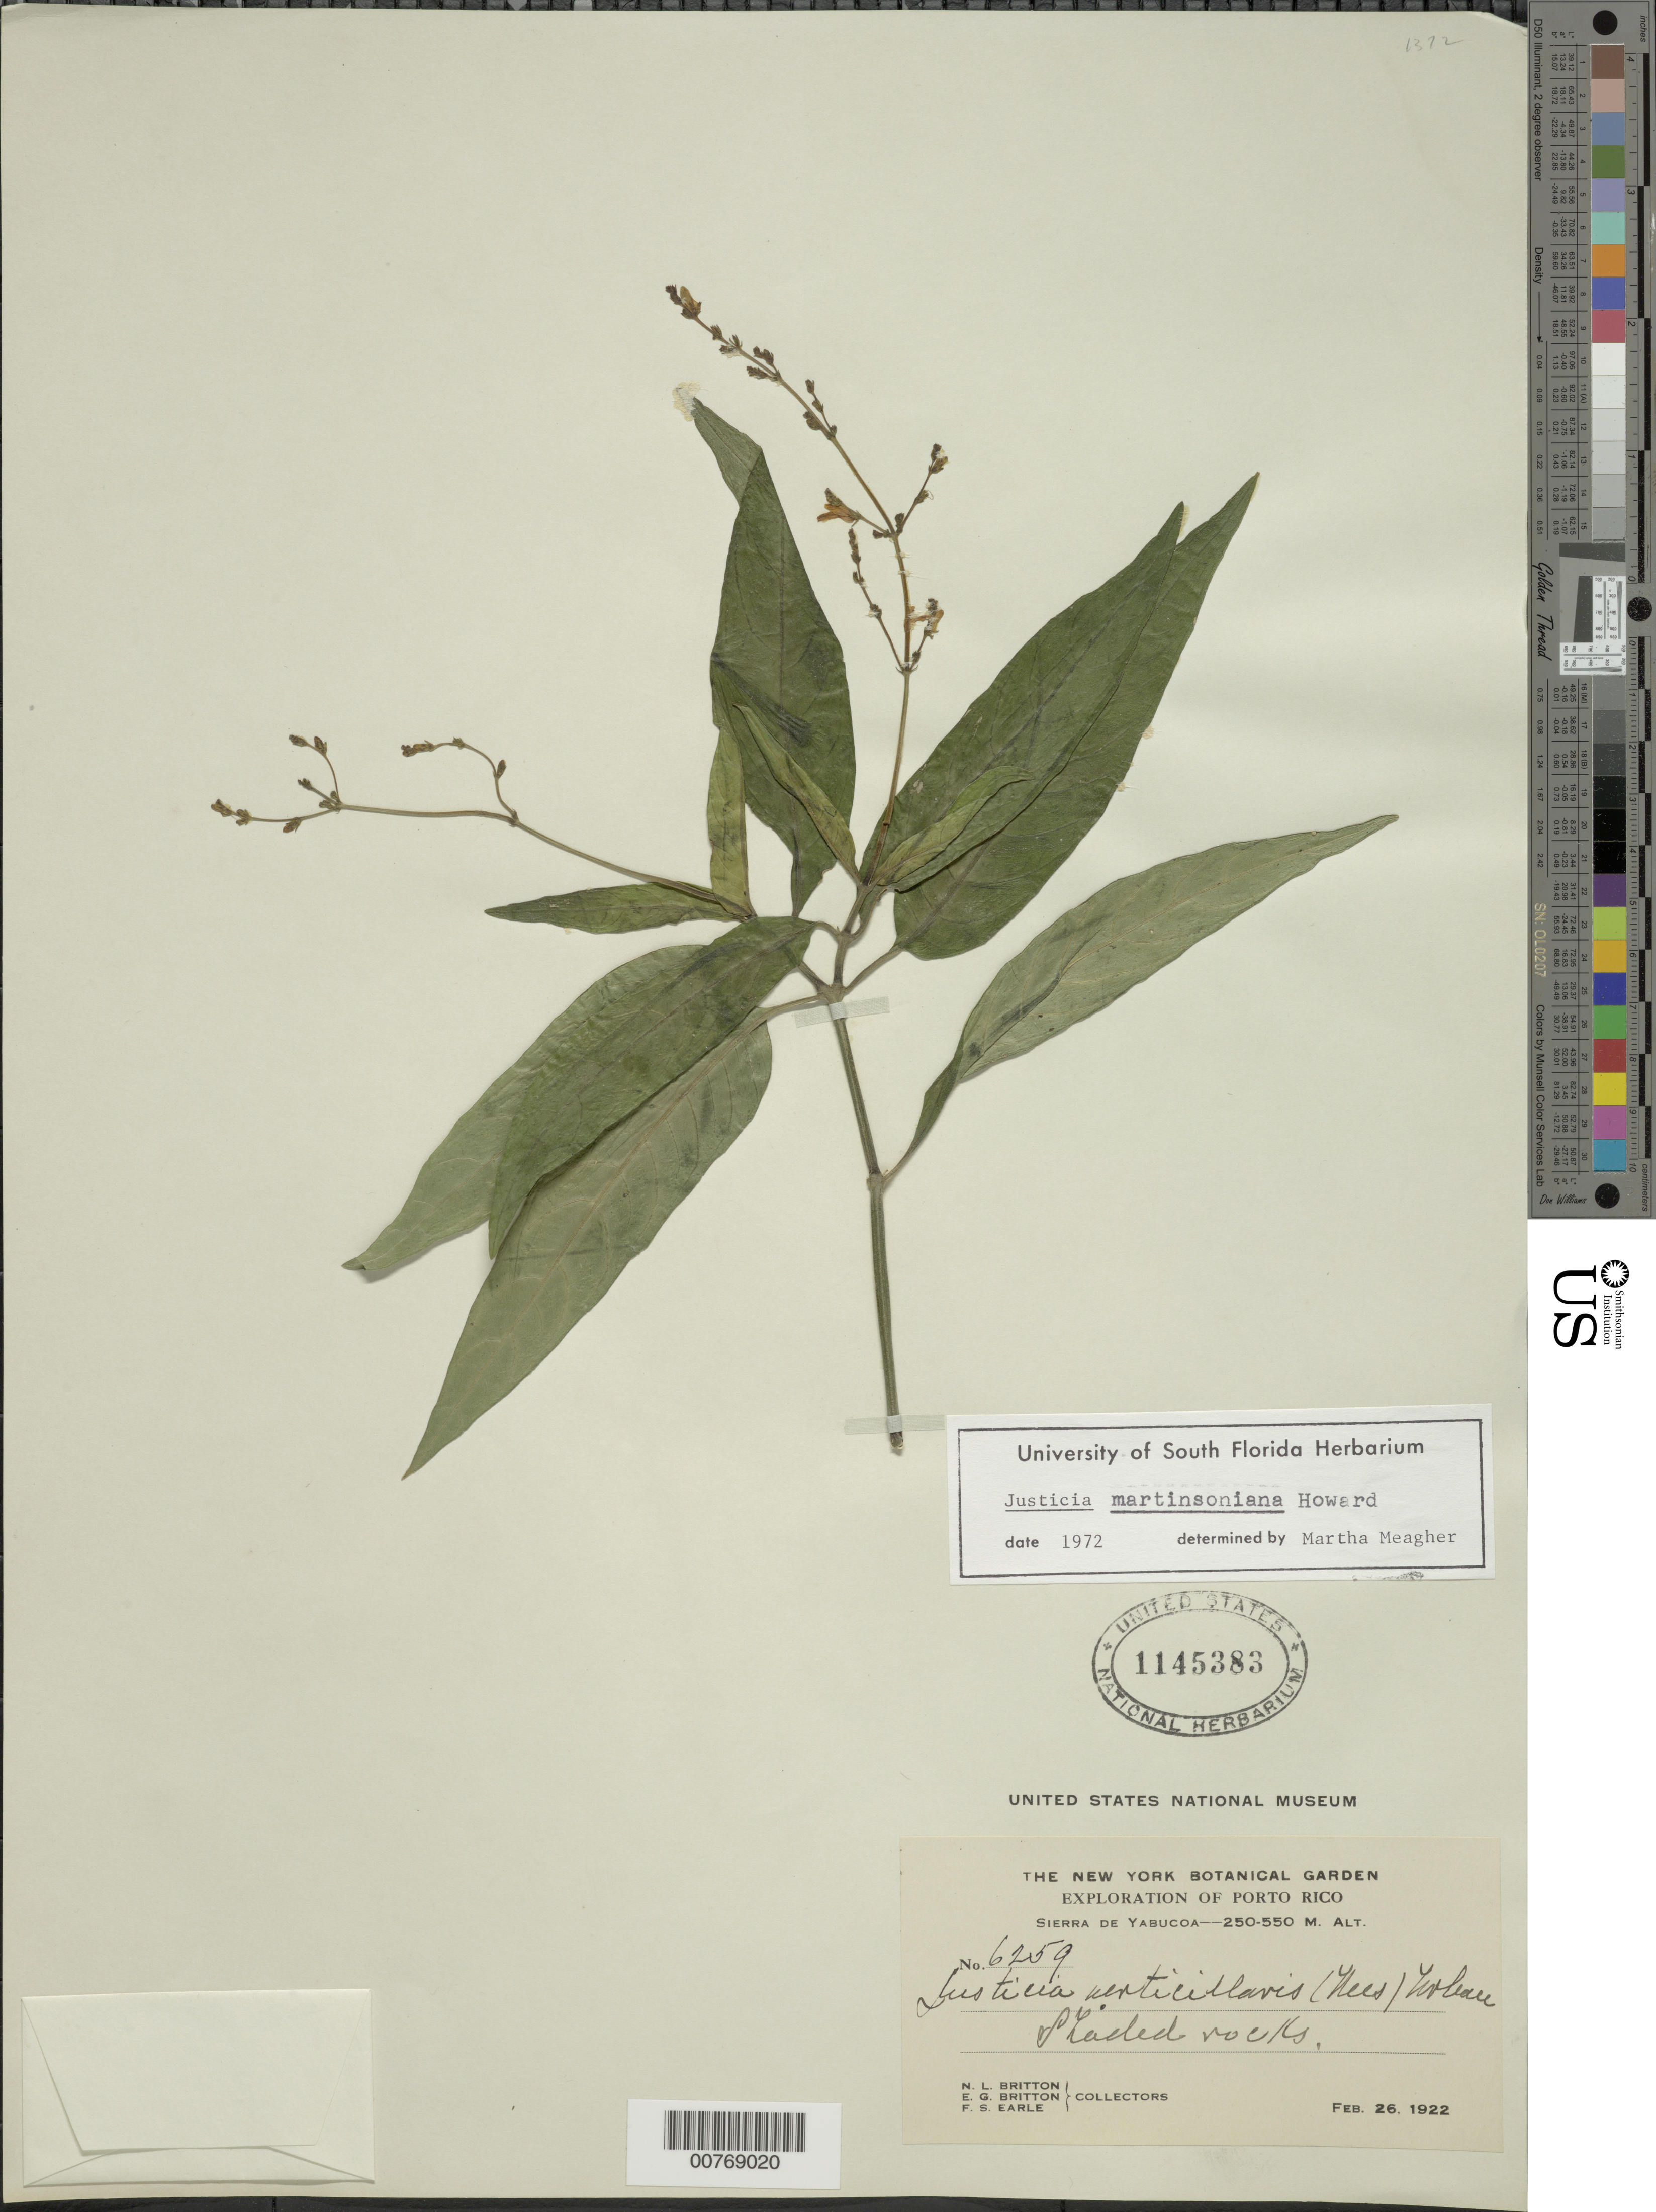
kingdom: Plantae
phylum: Tracheophyta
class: Magnoliopsida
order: Lamiales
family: Acanthaceae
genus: Justicia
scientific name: Justicia martinsoniana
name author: R.A. Howard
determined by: Meagher, M.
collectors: N. Britton, E. G. Britton & F. S. Earle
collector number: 6259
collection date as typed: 26 Feb 1922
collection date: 1922-02-26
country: Puerto Rico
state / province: Yabucoa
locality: Sierra de Yabucoa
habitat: Shaded rocks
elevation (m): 250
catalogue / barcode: US 1145383